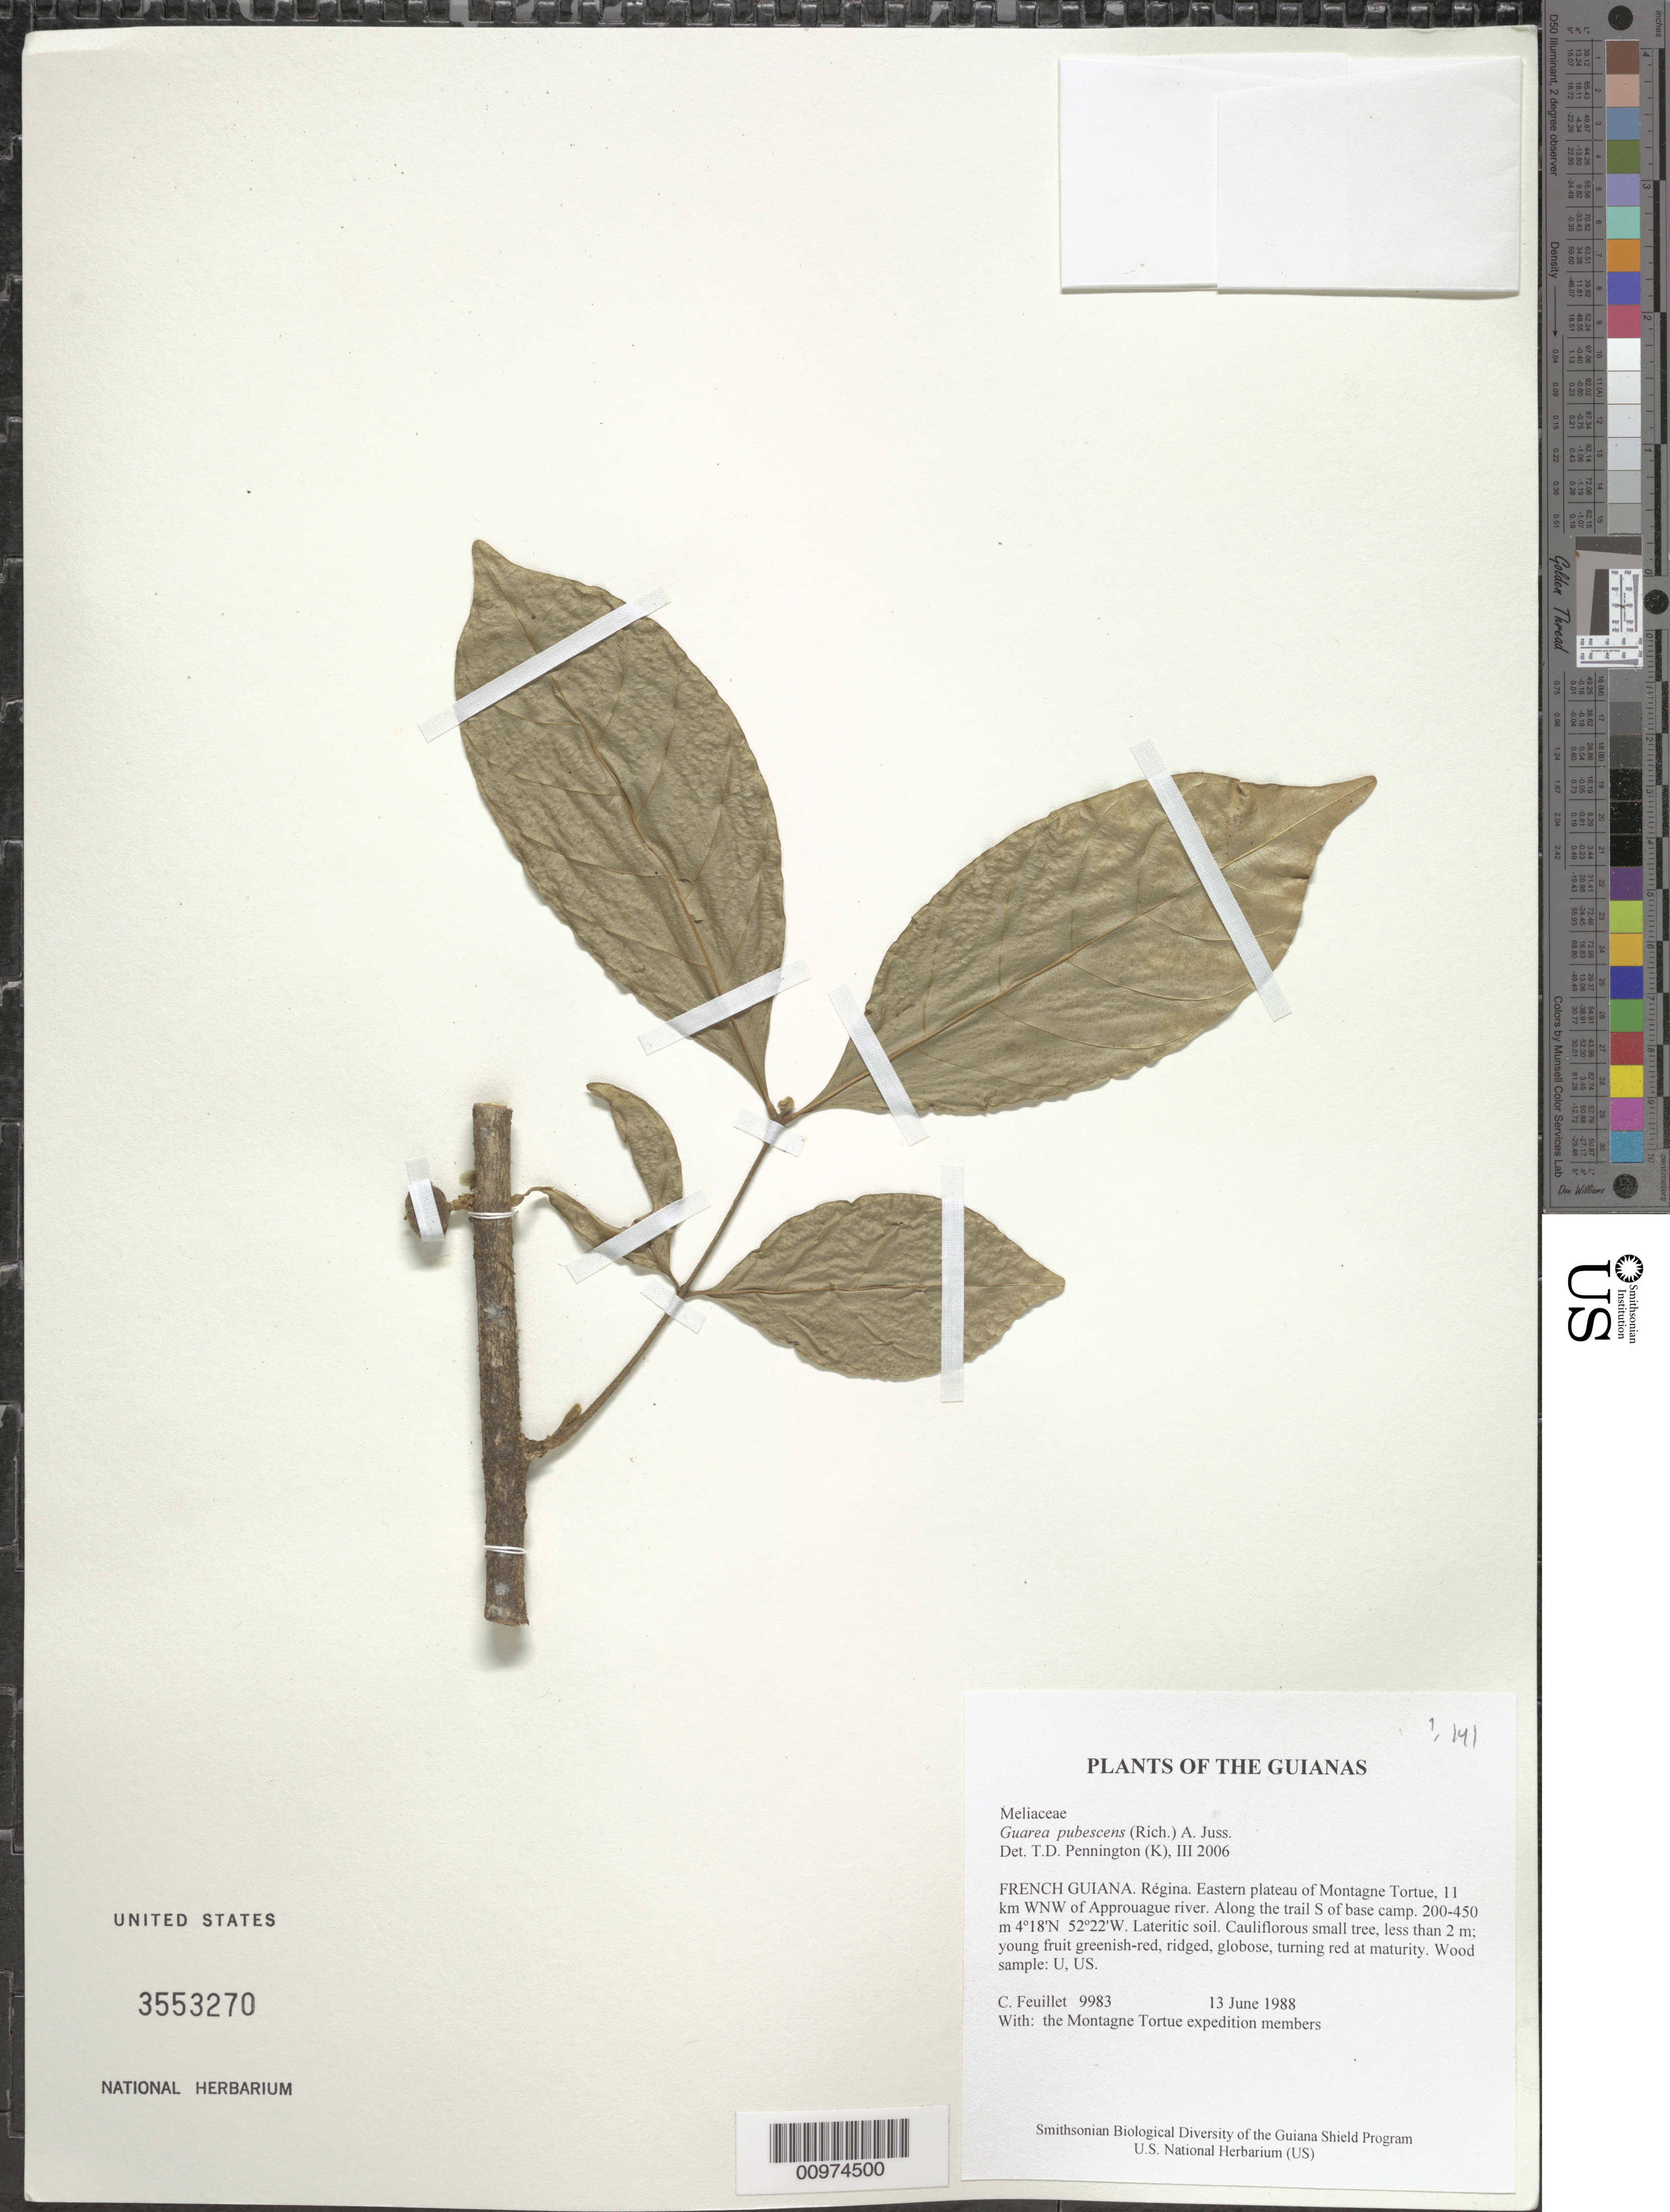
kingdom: Plantae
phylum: Tracheophyta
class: Magnoliopsida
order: Sapindales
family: Meliaceae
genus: Guarea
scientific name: Guarea pubescens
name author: (Rich.) A. Juss.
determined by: Pennington, T. D., (K)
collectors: C. Feuillet & Montagne Torte Exped. members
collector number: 9983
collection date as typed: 13 June 1988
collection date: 1988-06-13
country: French Guiana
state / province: Cayenne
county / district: Regina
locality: Eastern plateau of Montagne Tortue, 11 km WNW of Approuague river. Along the trail S of base camp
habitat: Lateritic soil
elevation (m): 200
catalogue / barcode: US 3553270